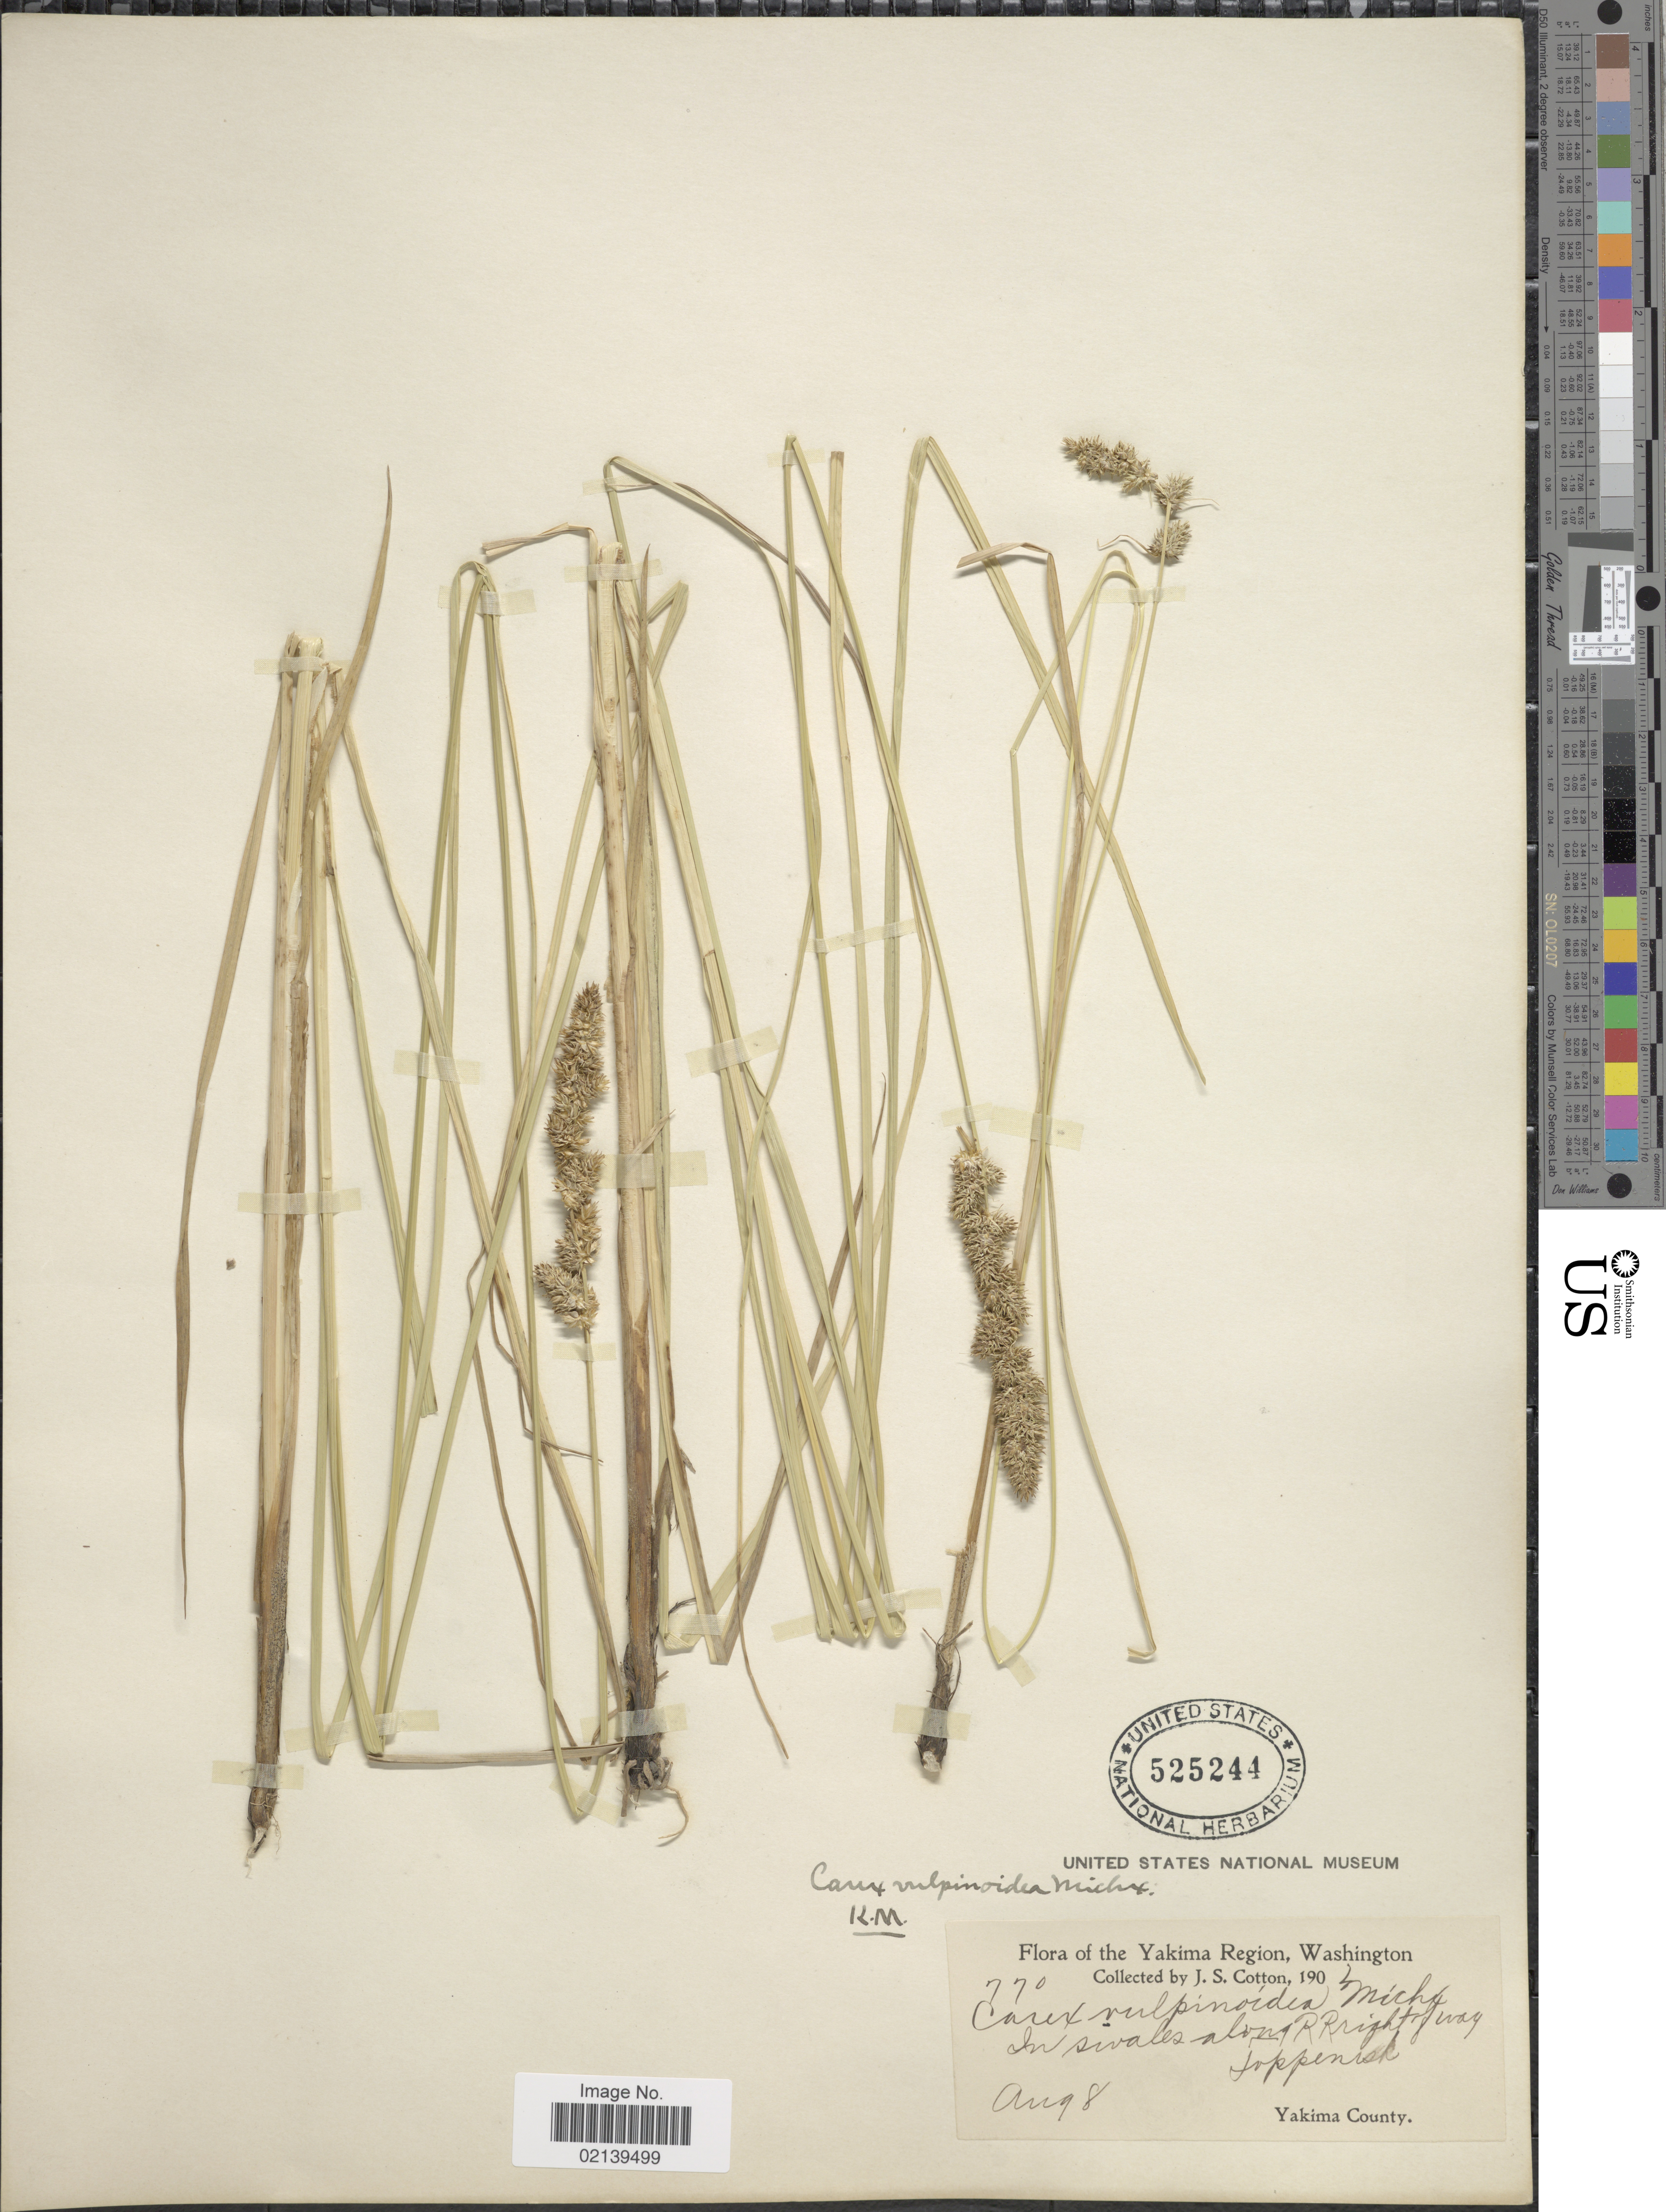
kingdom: Plantae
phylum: Tracheophyta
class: Liliopsida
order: Poales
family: Cyperaceae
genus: Carex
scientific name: Carex vulpinoidea Michx.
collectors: J. S. Cotton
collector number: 770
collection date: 1902-08-08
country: United States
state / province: Washington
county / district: Yakima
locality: The Yakima Region, Washington, In swales along RR right of way Joppenisk, Yakima County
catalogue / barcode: US 525244